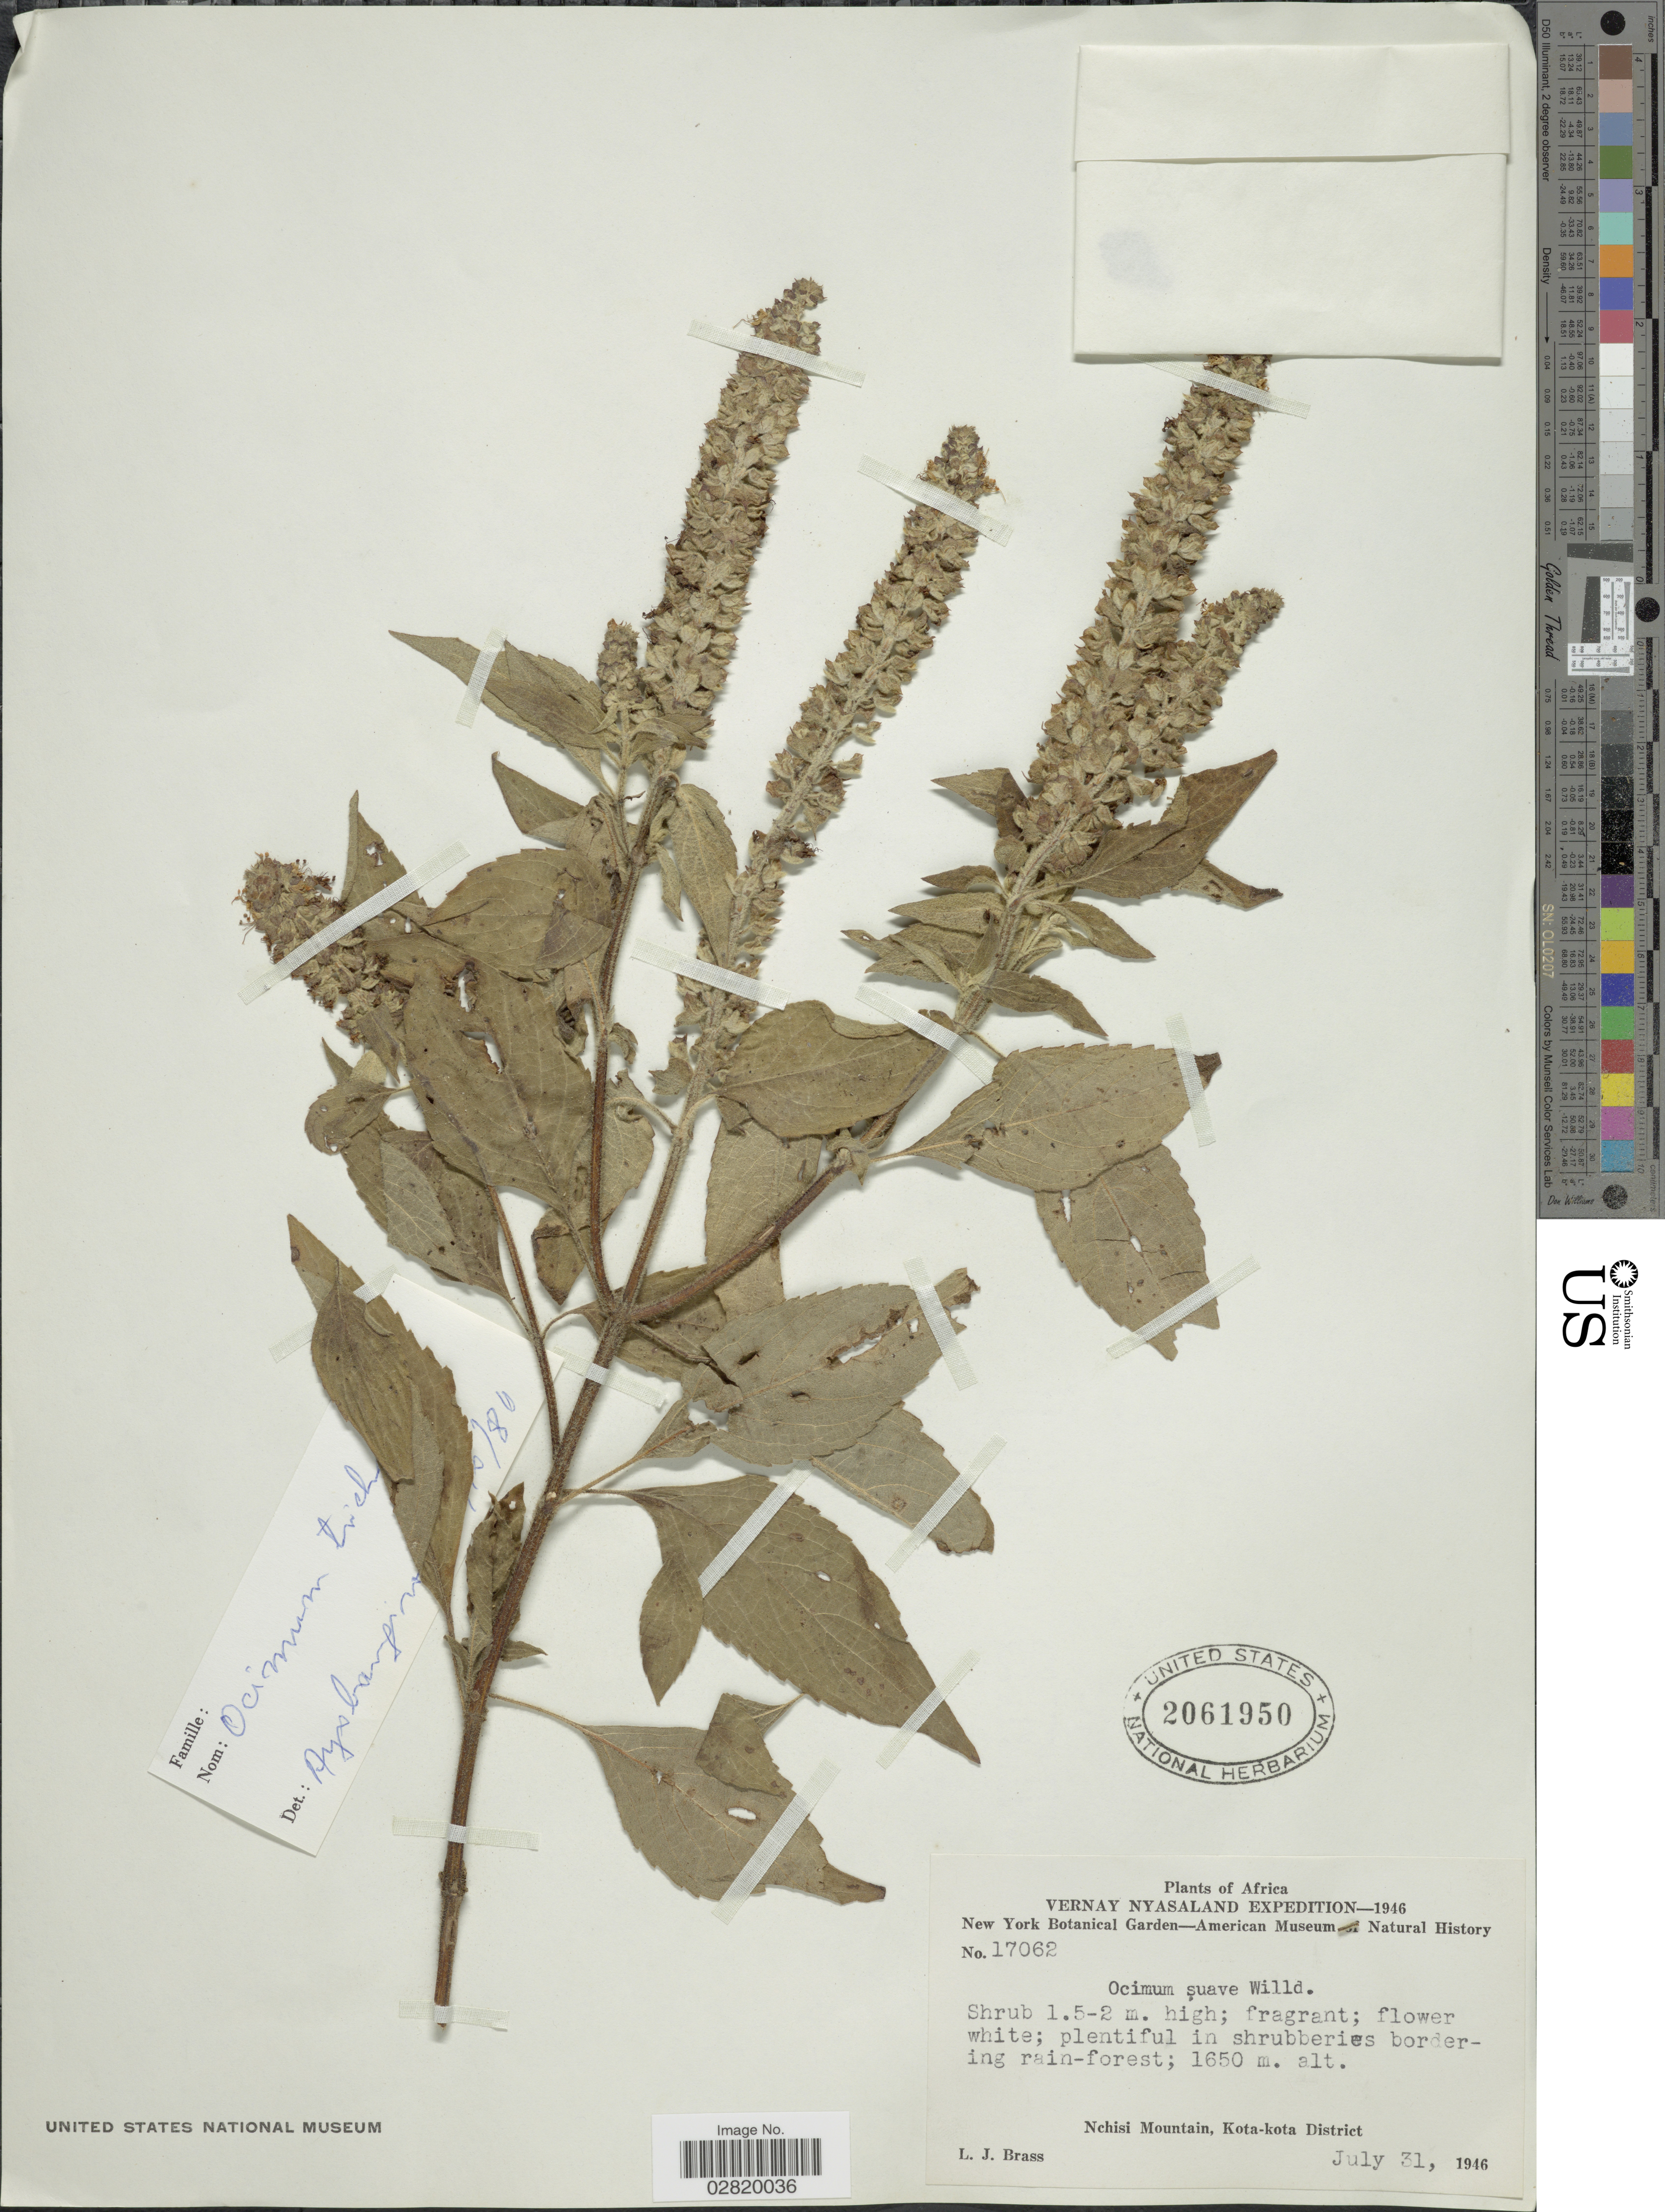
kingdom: Plantae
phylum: Tracheophyta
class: Magnoliopsida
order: Lamiales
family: Lamiaceae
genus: Ocimum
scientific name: Ocimum trichodon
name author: Baker ex Gürke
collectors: L. J. Brass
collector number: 17062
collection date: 1946-07-31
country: Malawi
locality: Vernay Nyasaland, Nchisi Mountain, Kota-kota District.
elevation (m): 1650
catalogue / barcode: US 2061950